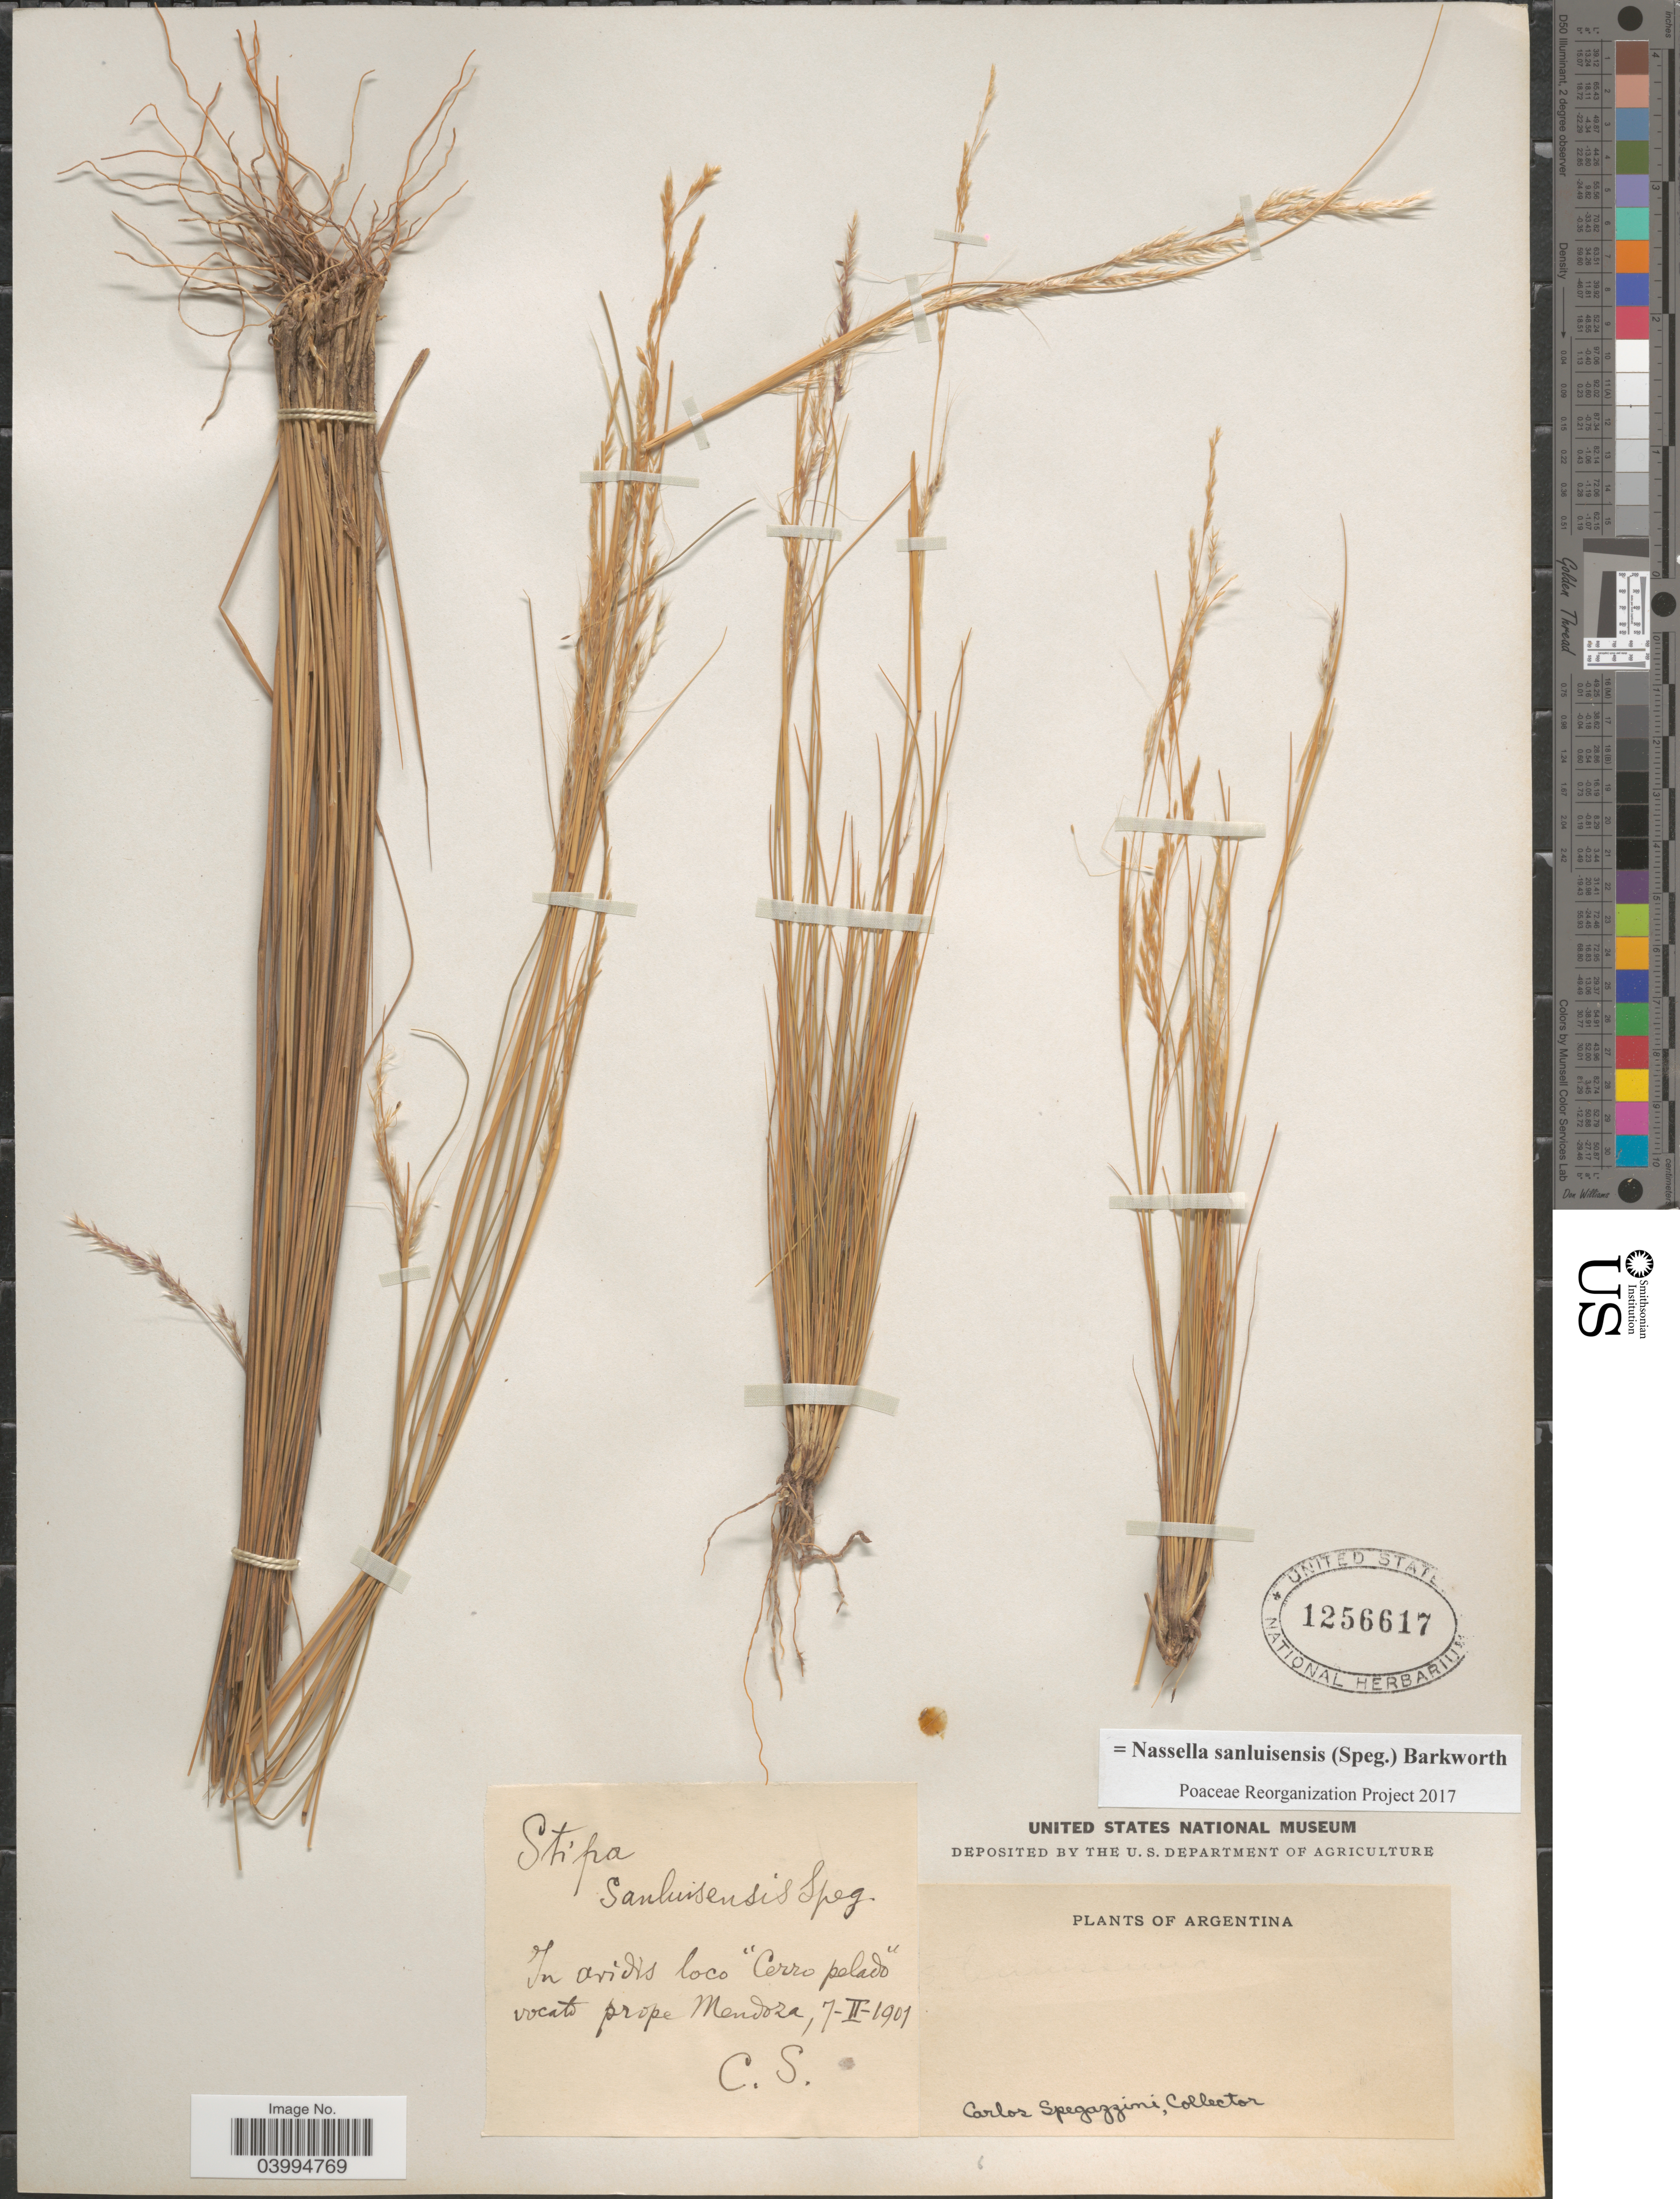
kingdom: Plantae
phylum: Tracheophyta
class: Liliopsida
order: Poales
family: Poaceae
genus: Nassella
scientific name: Nassella sanluisensis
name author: (Speg.) Barkworth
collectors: C. L. Spegazzini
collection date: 1901-02-07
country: Argentina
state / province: Mendoza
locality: In aridis loco "Cerro Pelado" vocato prope Mendoza.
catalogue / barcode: US 1256617